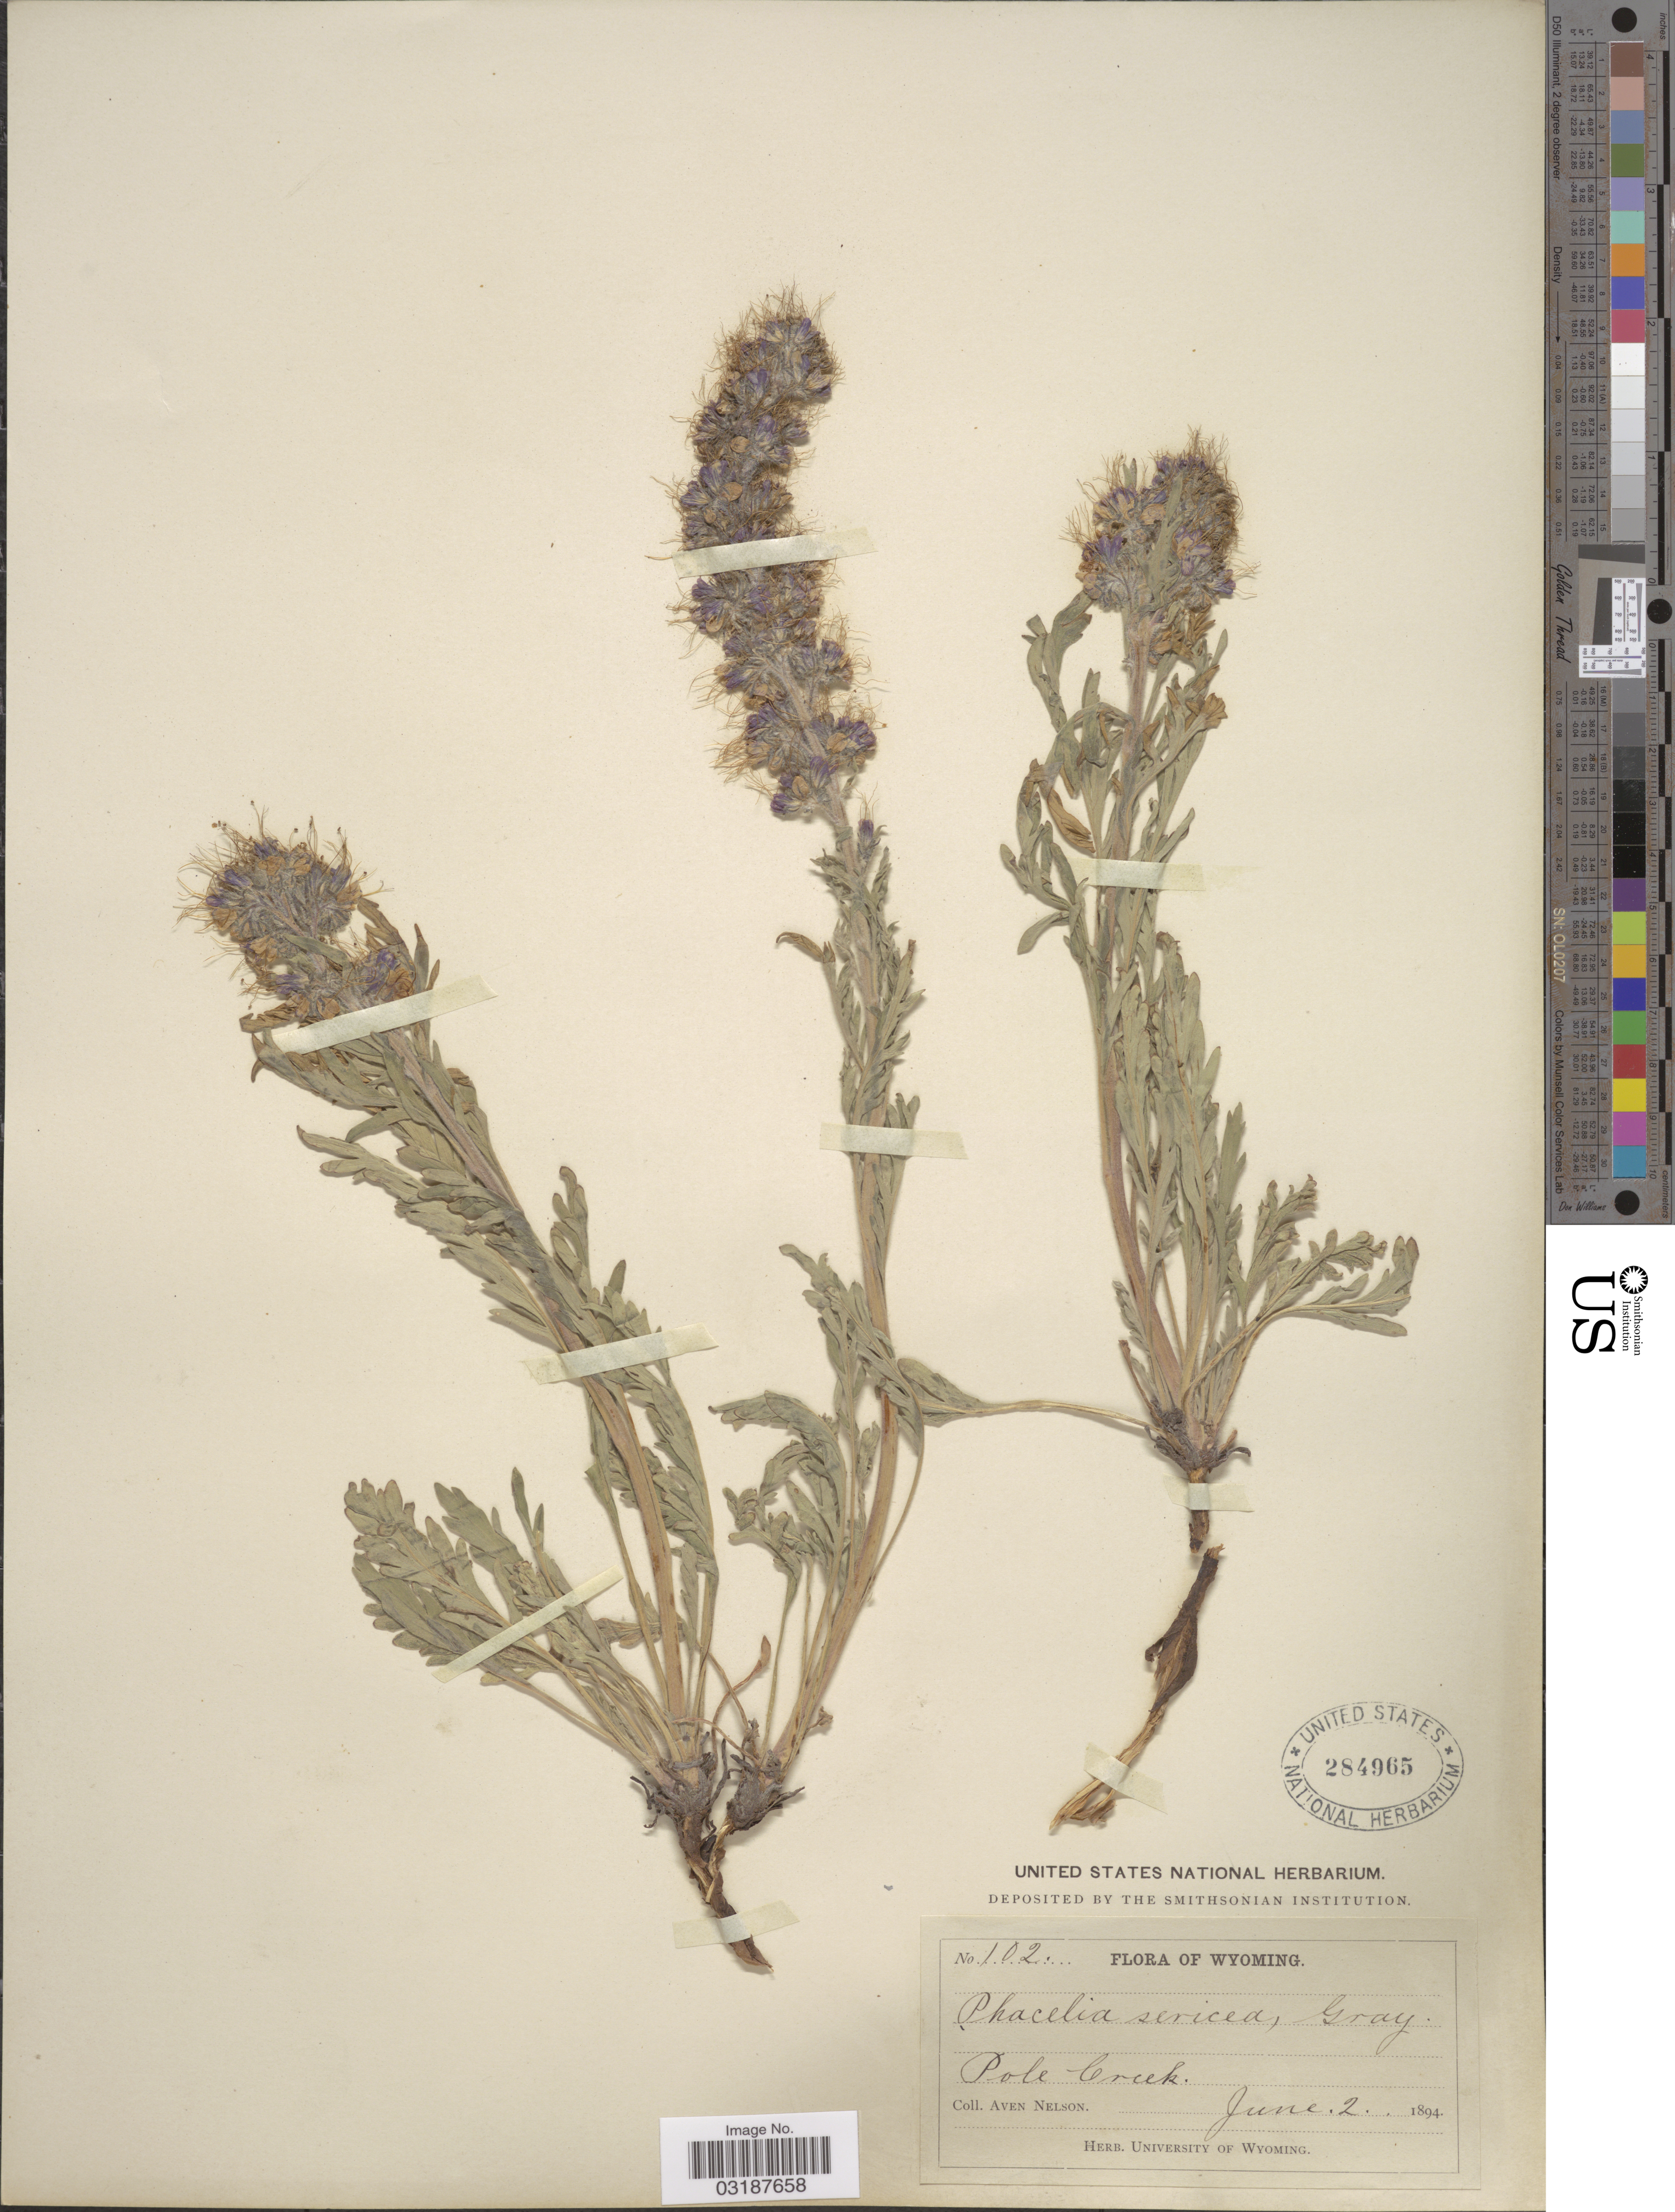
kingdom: Plantae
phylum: Tracheophyta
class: Magnoliopsida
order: Boraginales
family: Hydrophyllaceae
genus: Phacelia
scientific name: Phacelia sericea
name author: (Graham) A. Gray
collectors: A. Nelson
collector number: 102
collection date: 1894-06-02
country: United States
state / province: Wyoming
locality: Pole Creek.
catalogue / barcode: US 284965